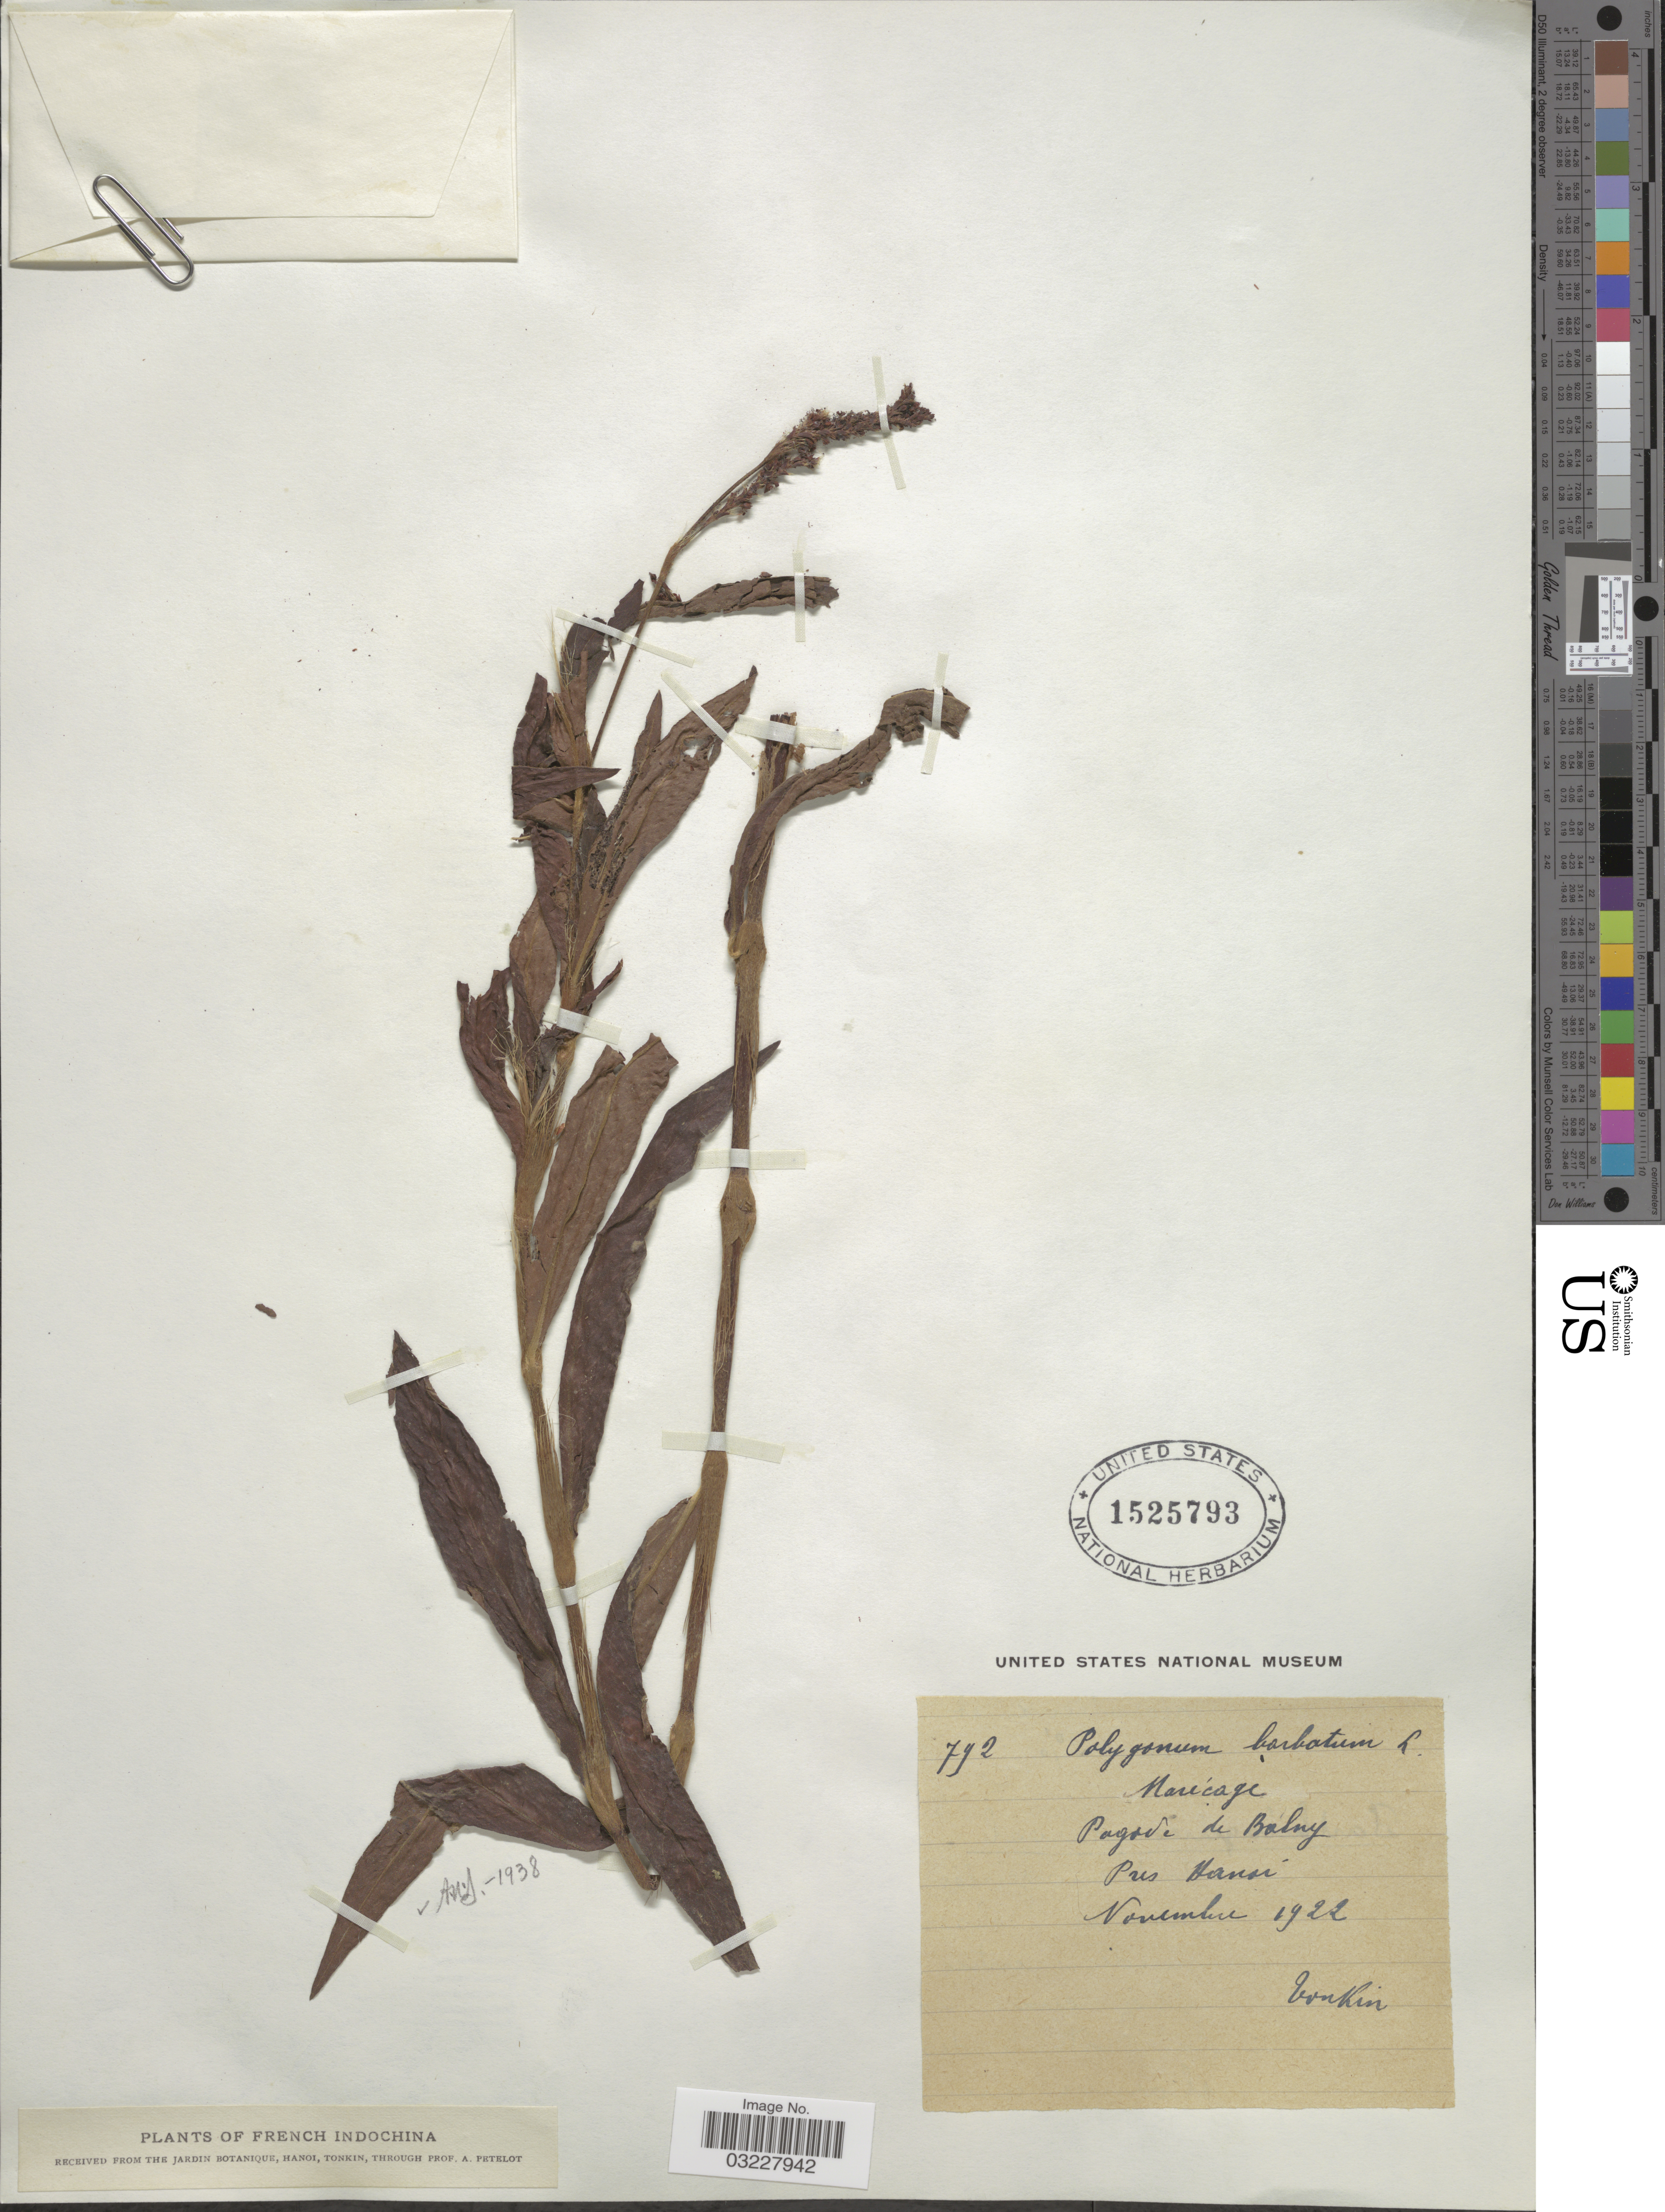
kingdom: Plantae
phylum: Tracheophyta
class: Magnoliopsida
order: Caryophyllales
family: Polygonaceae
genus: Polygonum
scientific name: Polygonum barbatum var. barbatum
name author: L.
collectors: P. A. Pételot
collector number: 792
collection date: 1922-11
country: Vietnam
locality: French Indochina. Pagode de Balny. Pres Hanoi.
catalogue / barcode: US 1525793